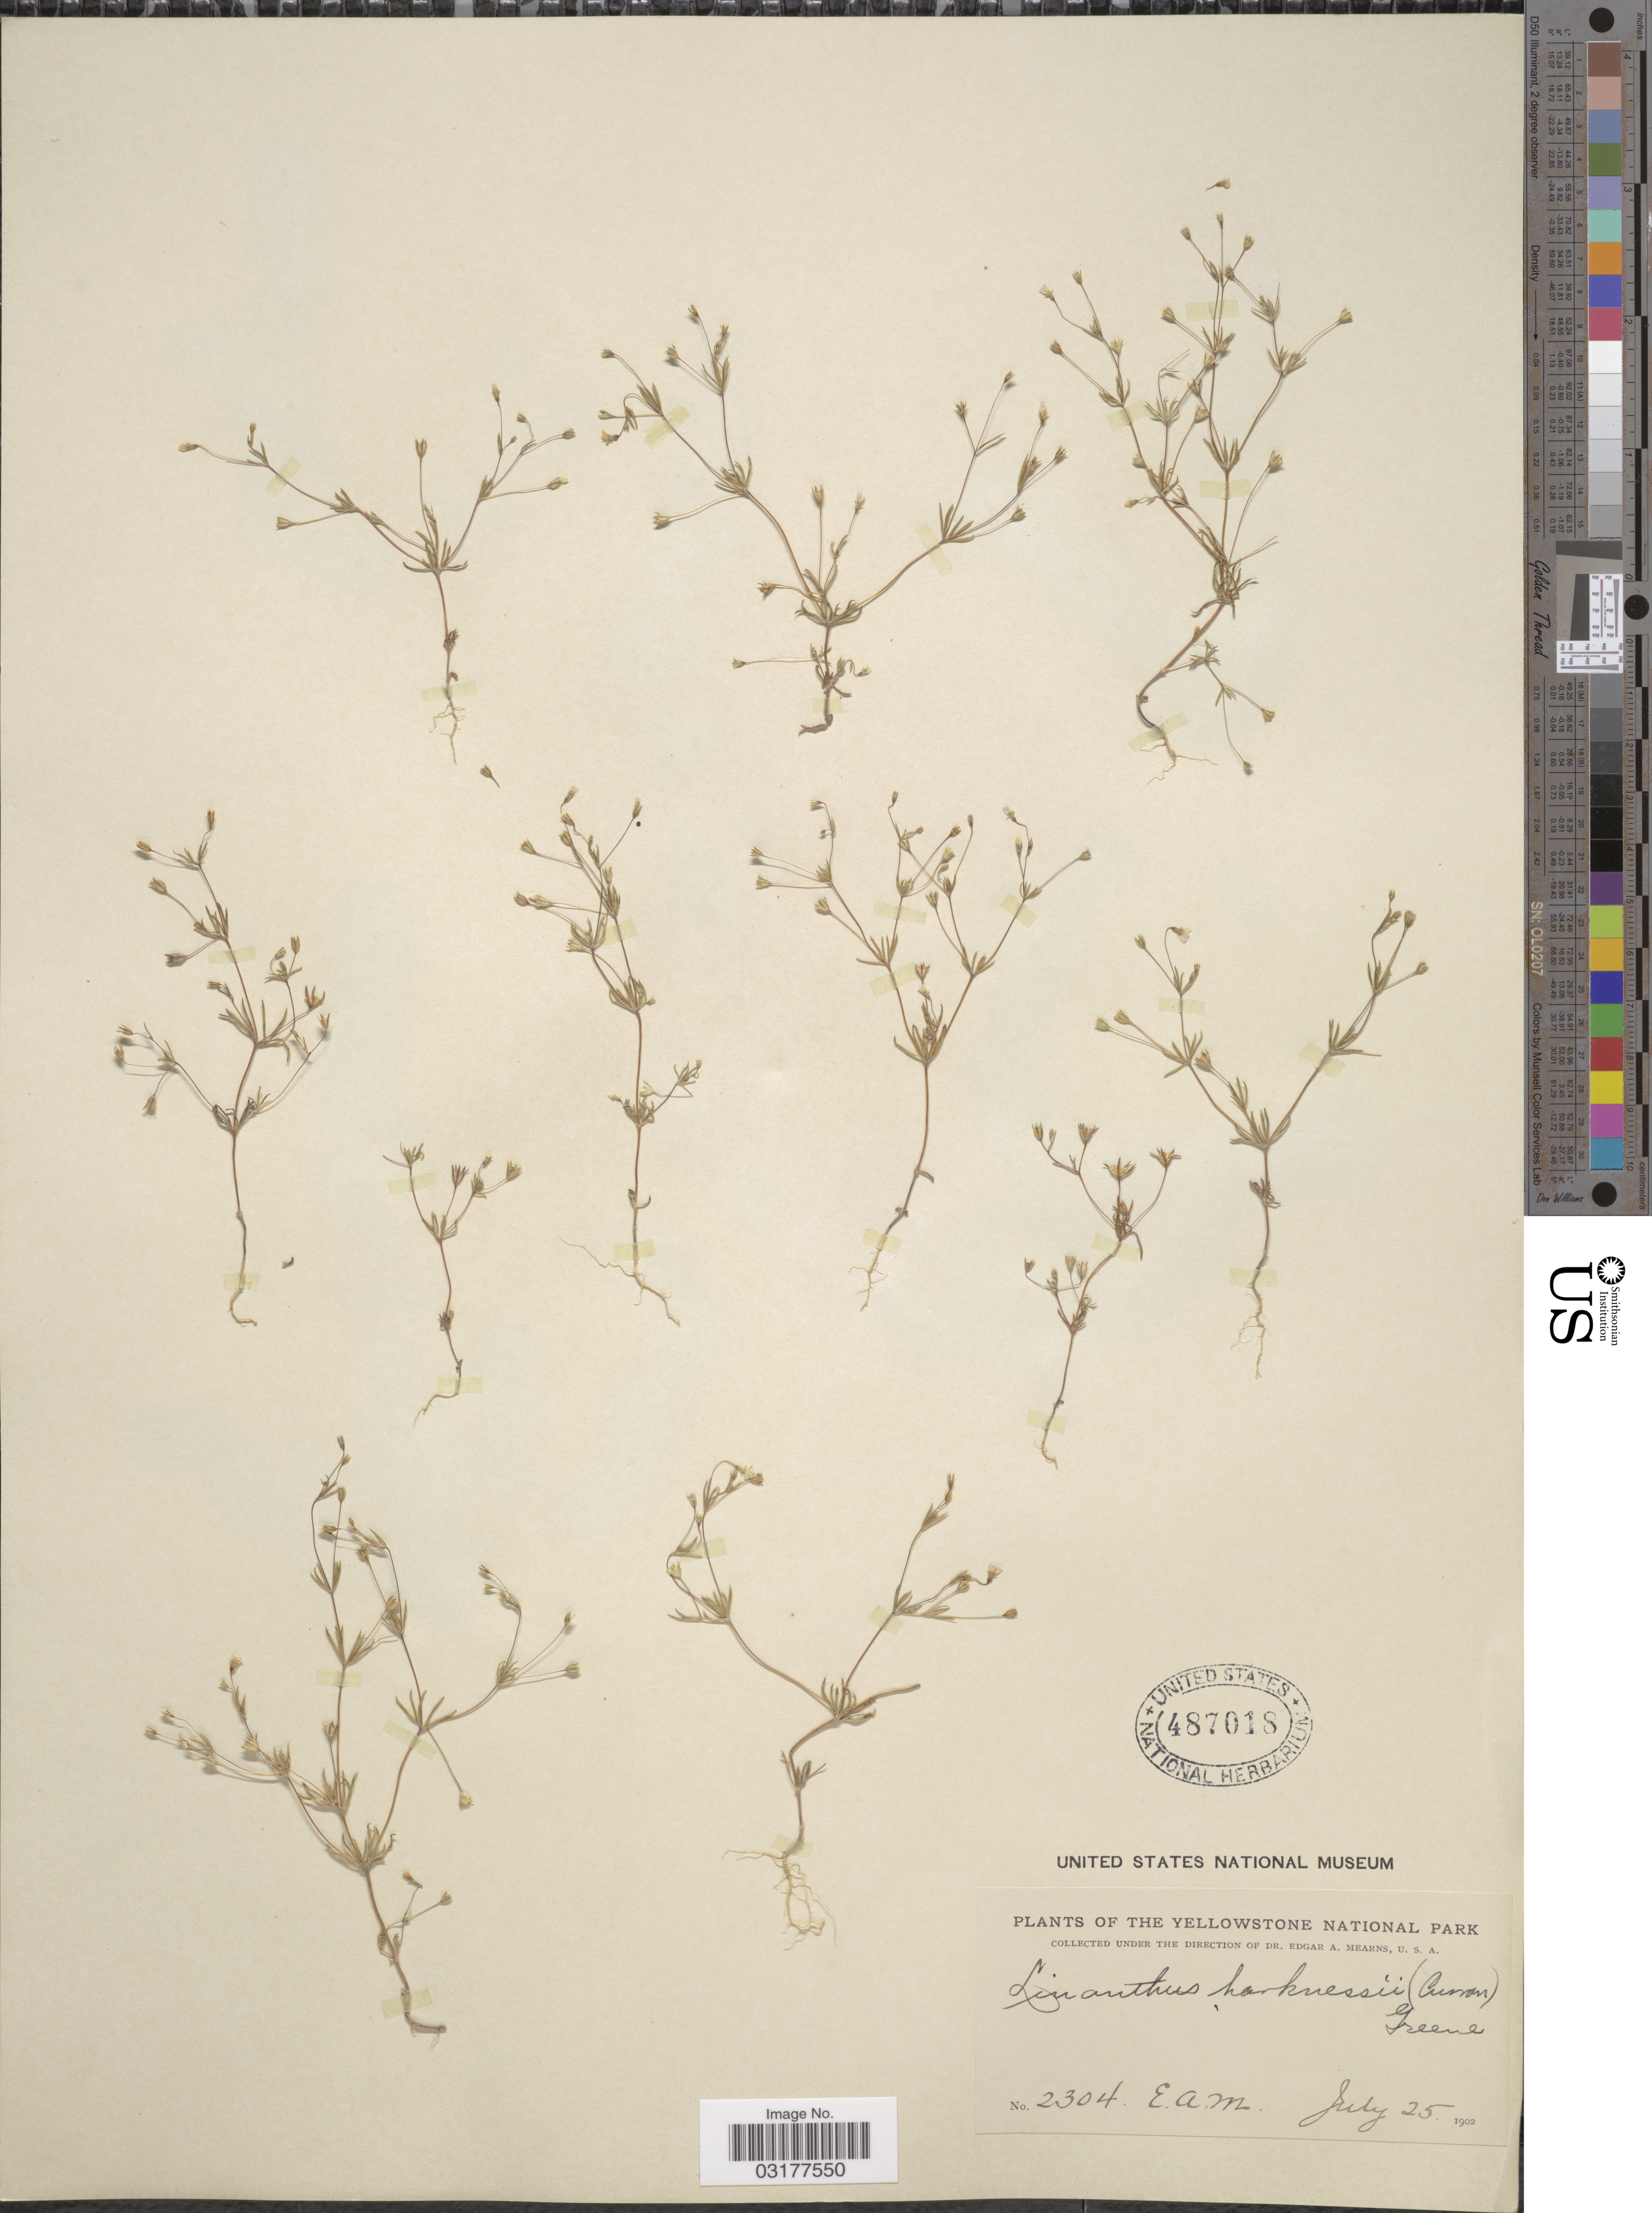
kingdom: Plantae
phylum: Tracheophyta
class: Magnoliopsida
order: Ericales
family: Polemoniaceae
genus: Leptosiphon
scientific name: Leptosiphon filipes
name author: (Benth.) J.M. Porter & L.A. Johnson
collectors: E. A. Mearns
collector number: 2304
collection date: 1902-07-25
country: United States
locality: Yellowstone National Park.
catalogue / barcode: US 487018